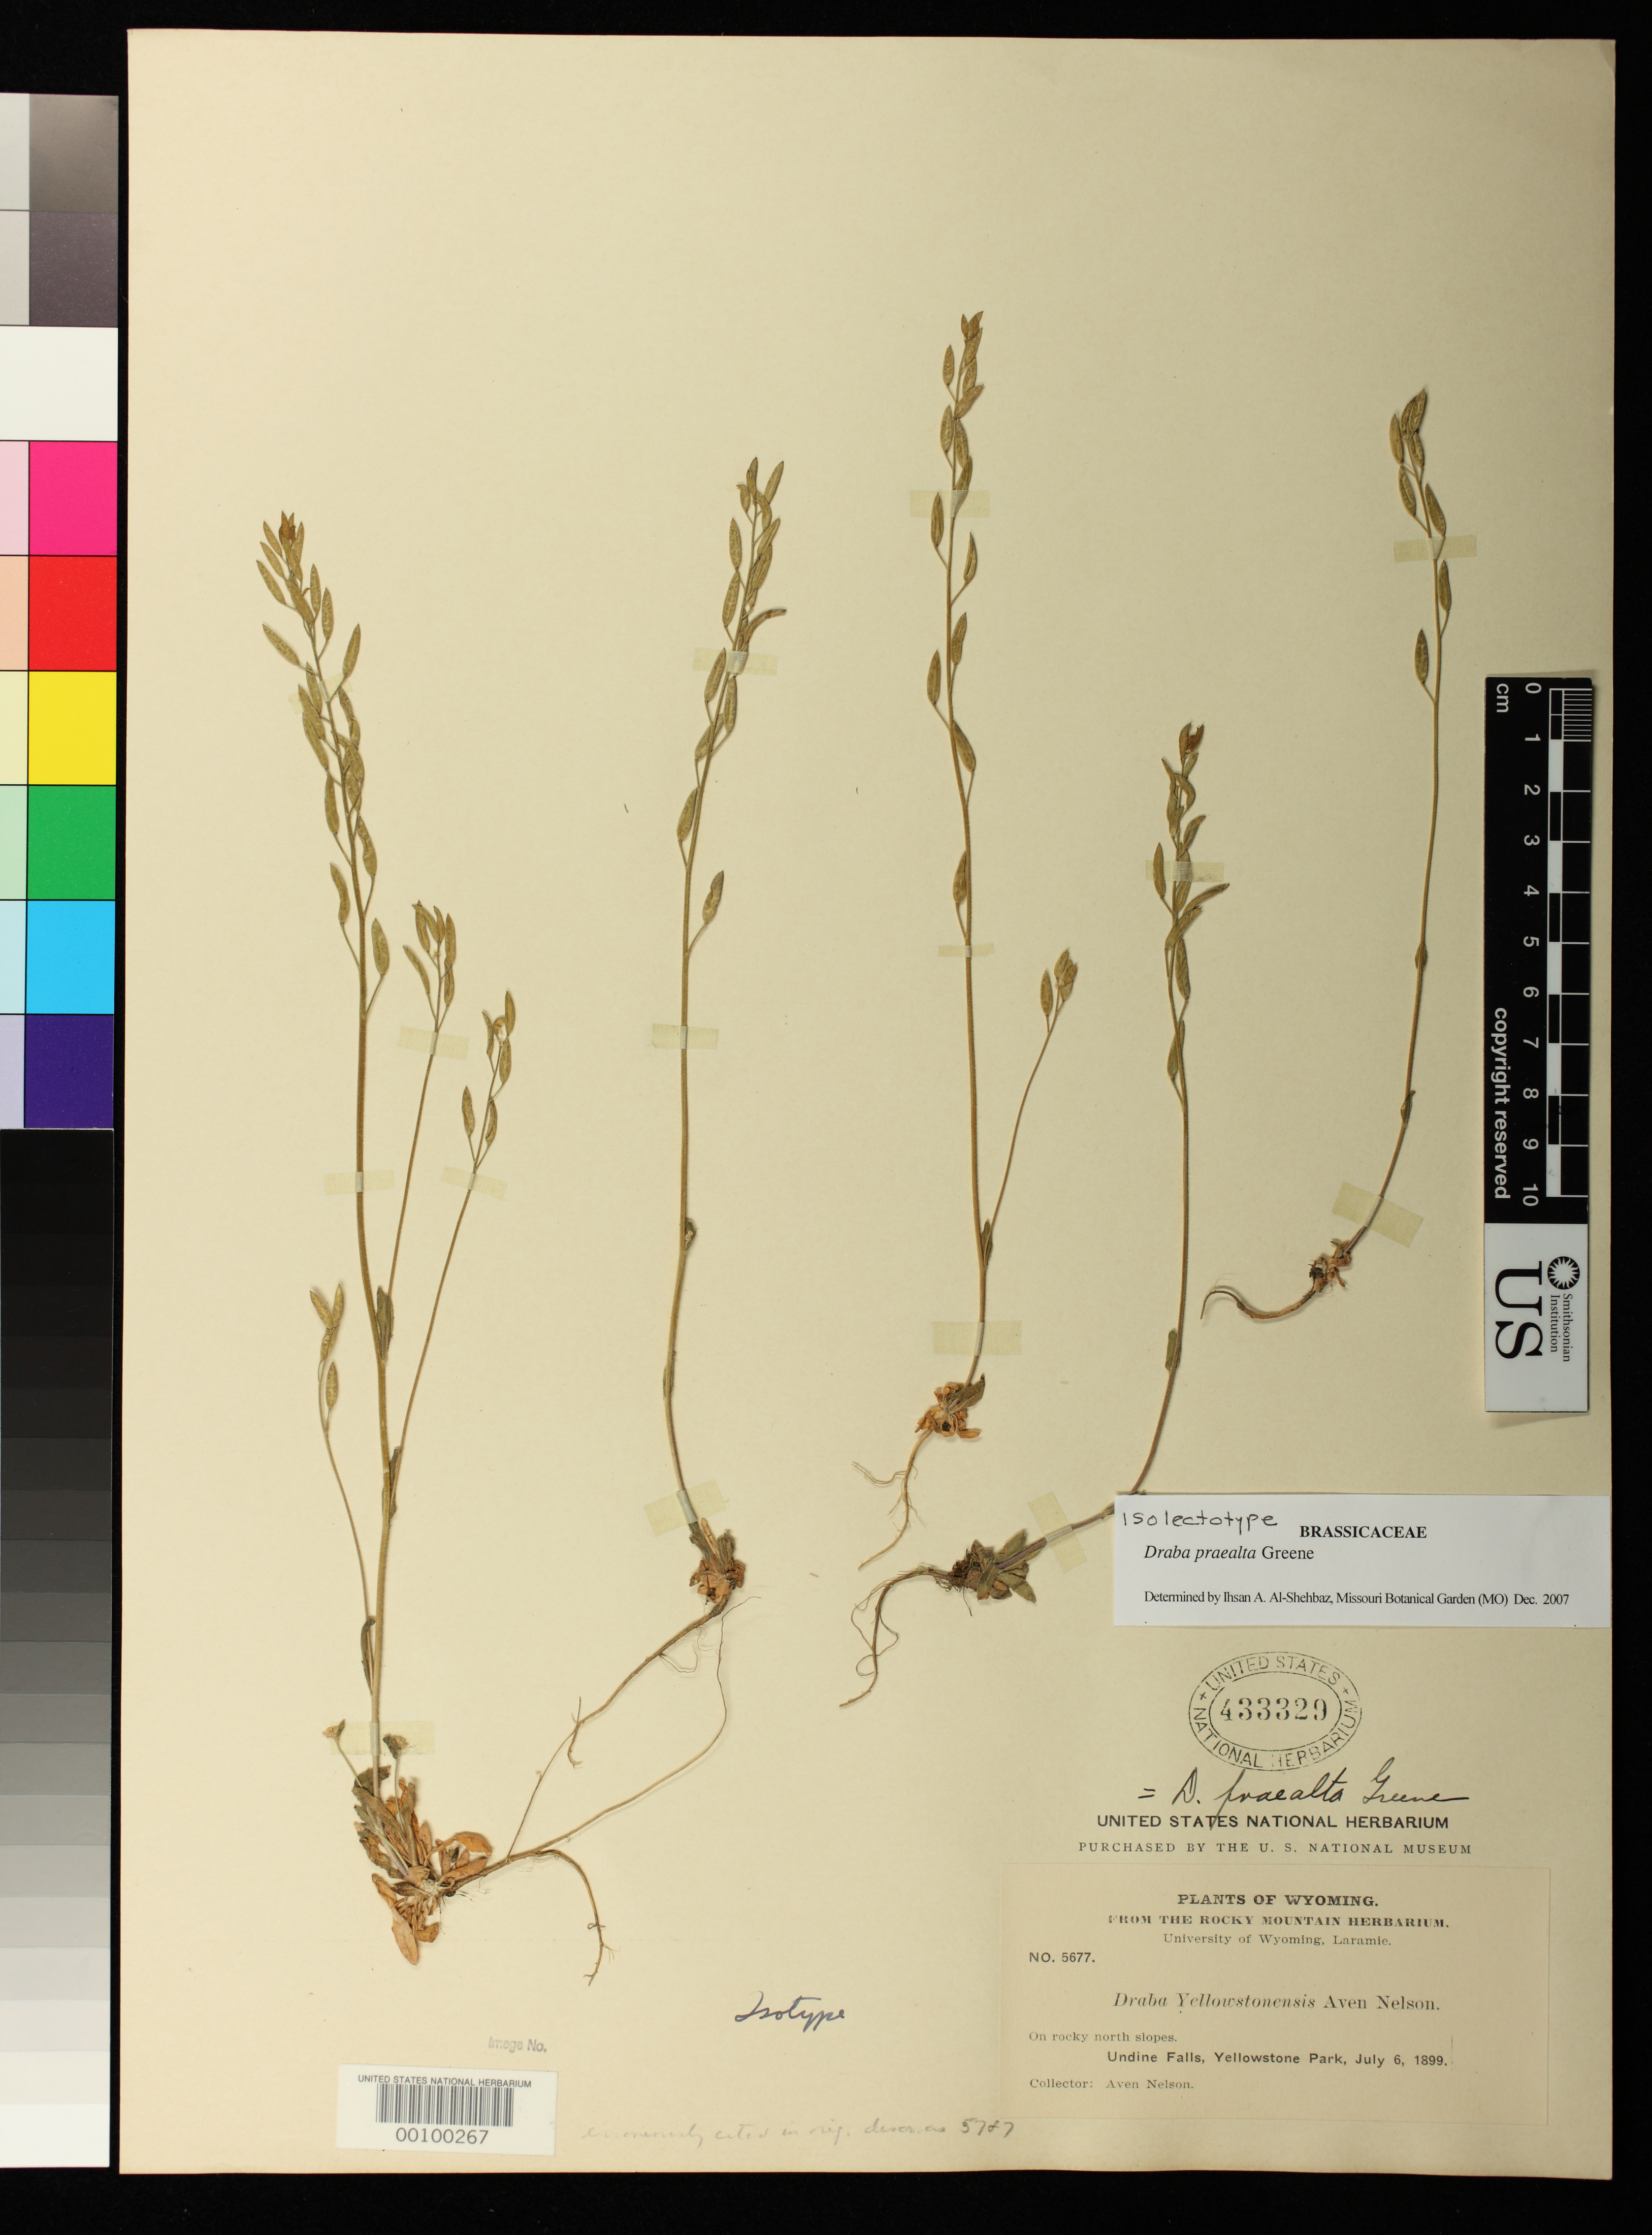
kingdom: Plantae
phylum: Tracheophyta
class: Magnoliopsida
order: Brassicales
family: Brassicaceae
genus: Draba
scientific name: Draba yellowstonensis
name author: A. Nelson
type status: Isotype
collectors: A. Nelson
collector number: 5677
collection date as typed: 06 Jul 1899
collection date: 1899-07-06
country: United States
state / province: Wyoming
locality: N slopes Undine Falls, Yellowsone Park.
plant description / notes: Protologue (mis?) cites collection number as 5687 (vs. 5677 on specimen label). Annotated as "isolectotype" by Al-Shehbaz (2007).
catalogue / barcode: US 433329